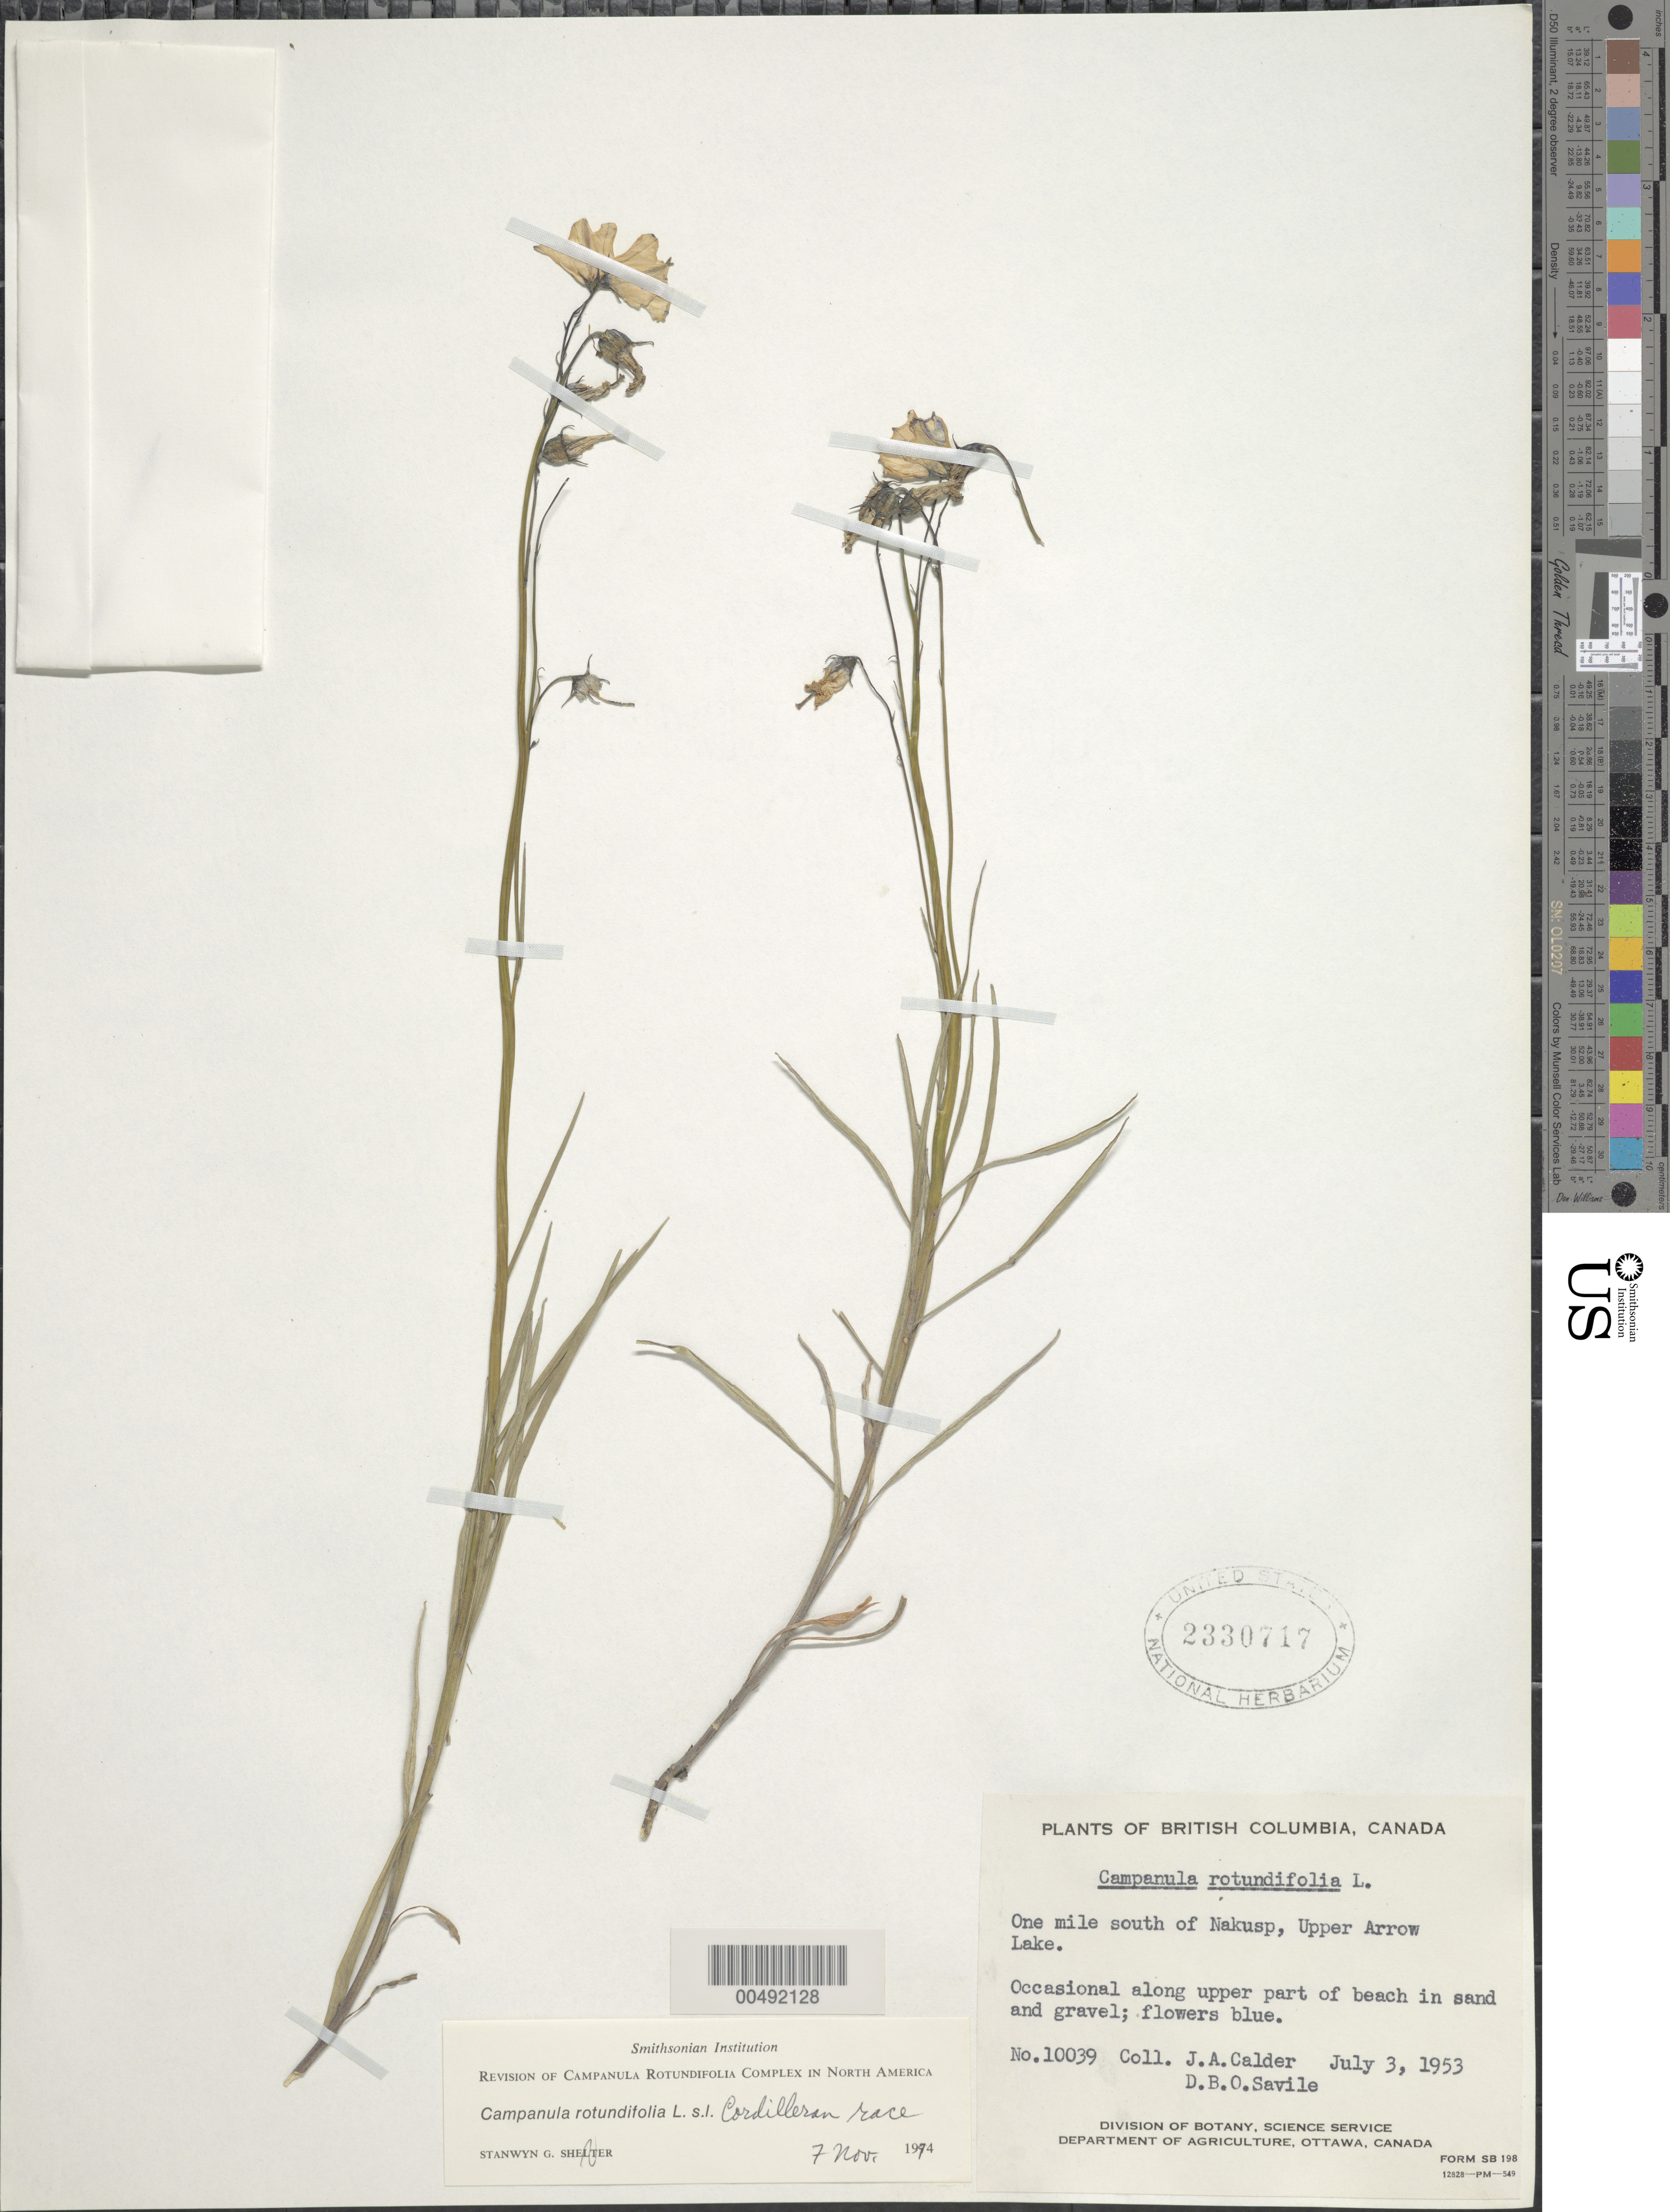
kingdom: Plantae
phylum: Tracheophyta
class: Magnoliopsida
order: Asterales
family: Campanulaceae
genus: Campanula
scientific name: Campanula rotundifolia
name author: L.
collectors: J. A. Calder & D. Savile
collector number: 10039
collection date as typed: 03 Jul 1953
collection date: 1953-07-03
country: Canada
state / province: British Columbia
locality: Upper Arrow Lake, 1 mi. S of Nakusp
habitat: occasional along upper part of beach in sand and gravel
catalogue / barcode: US 2330717